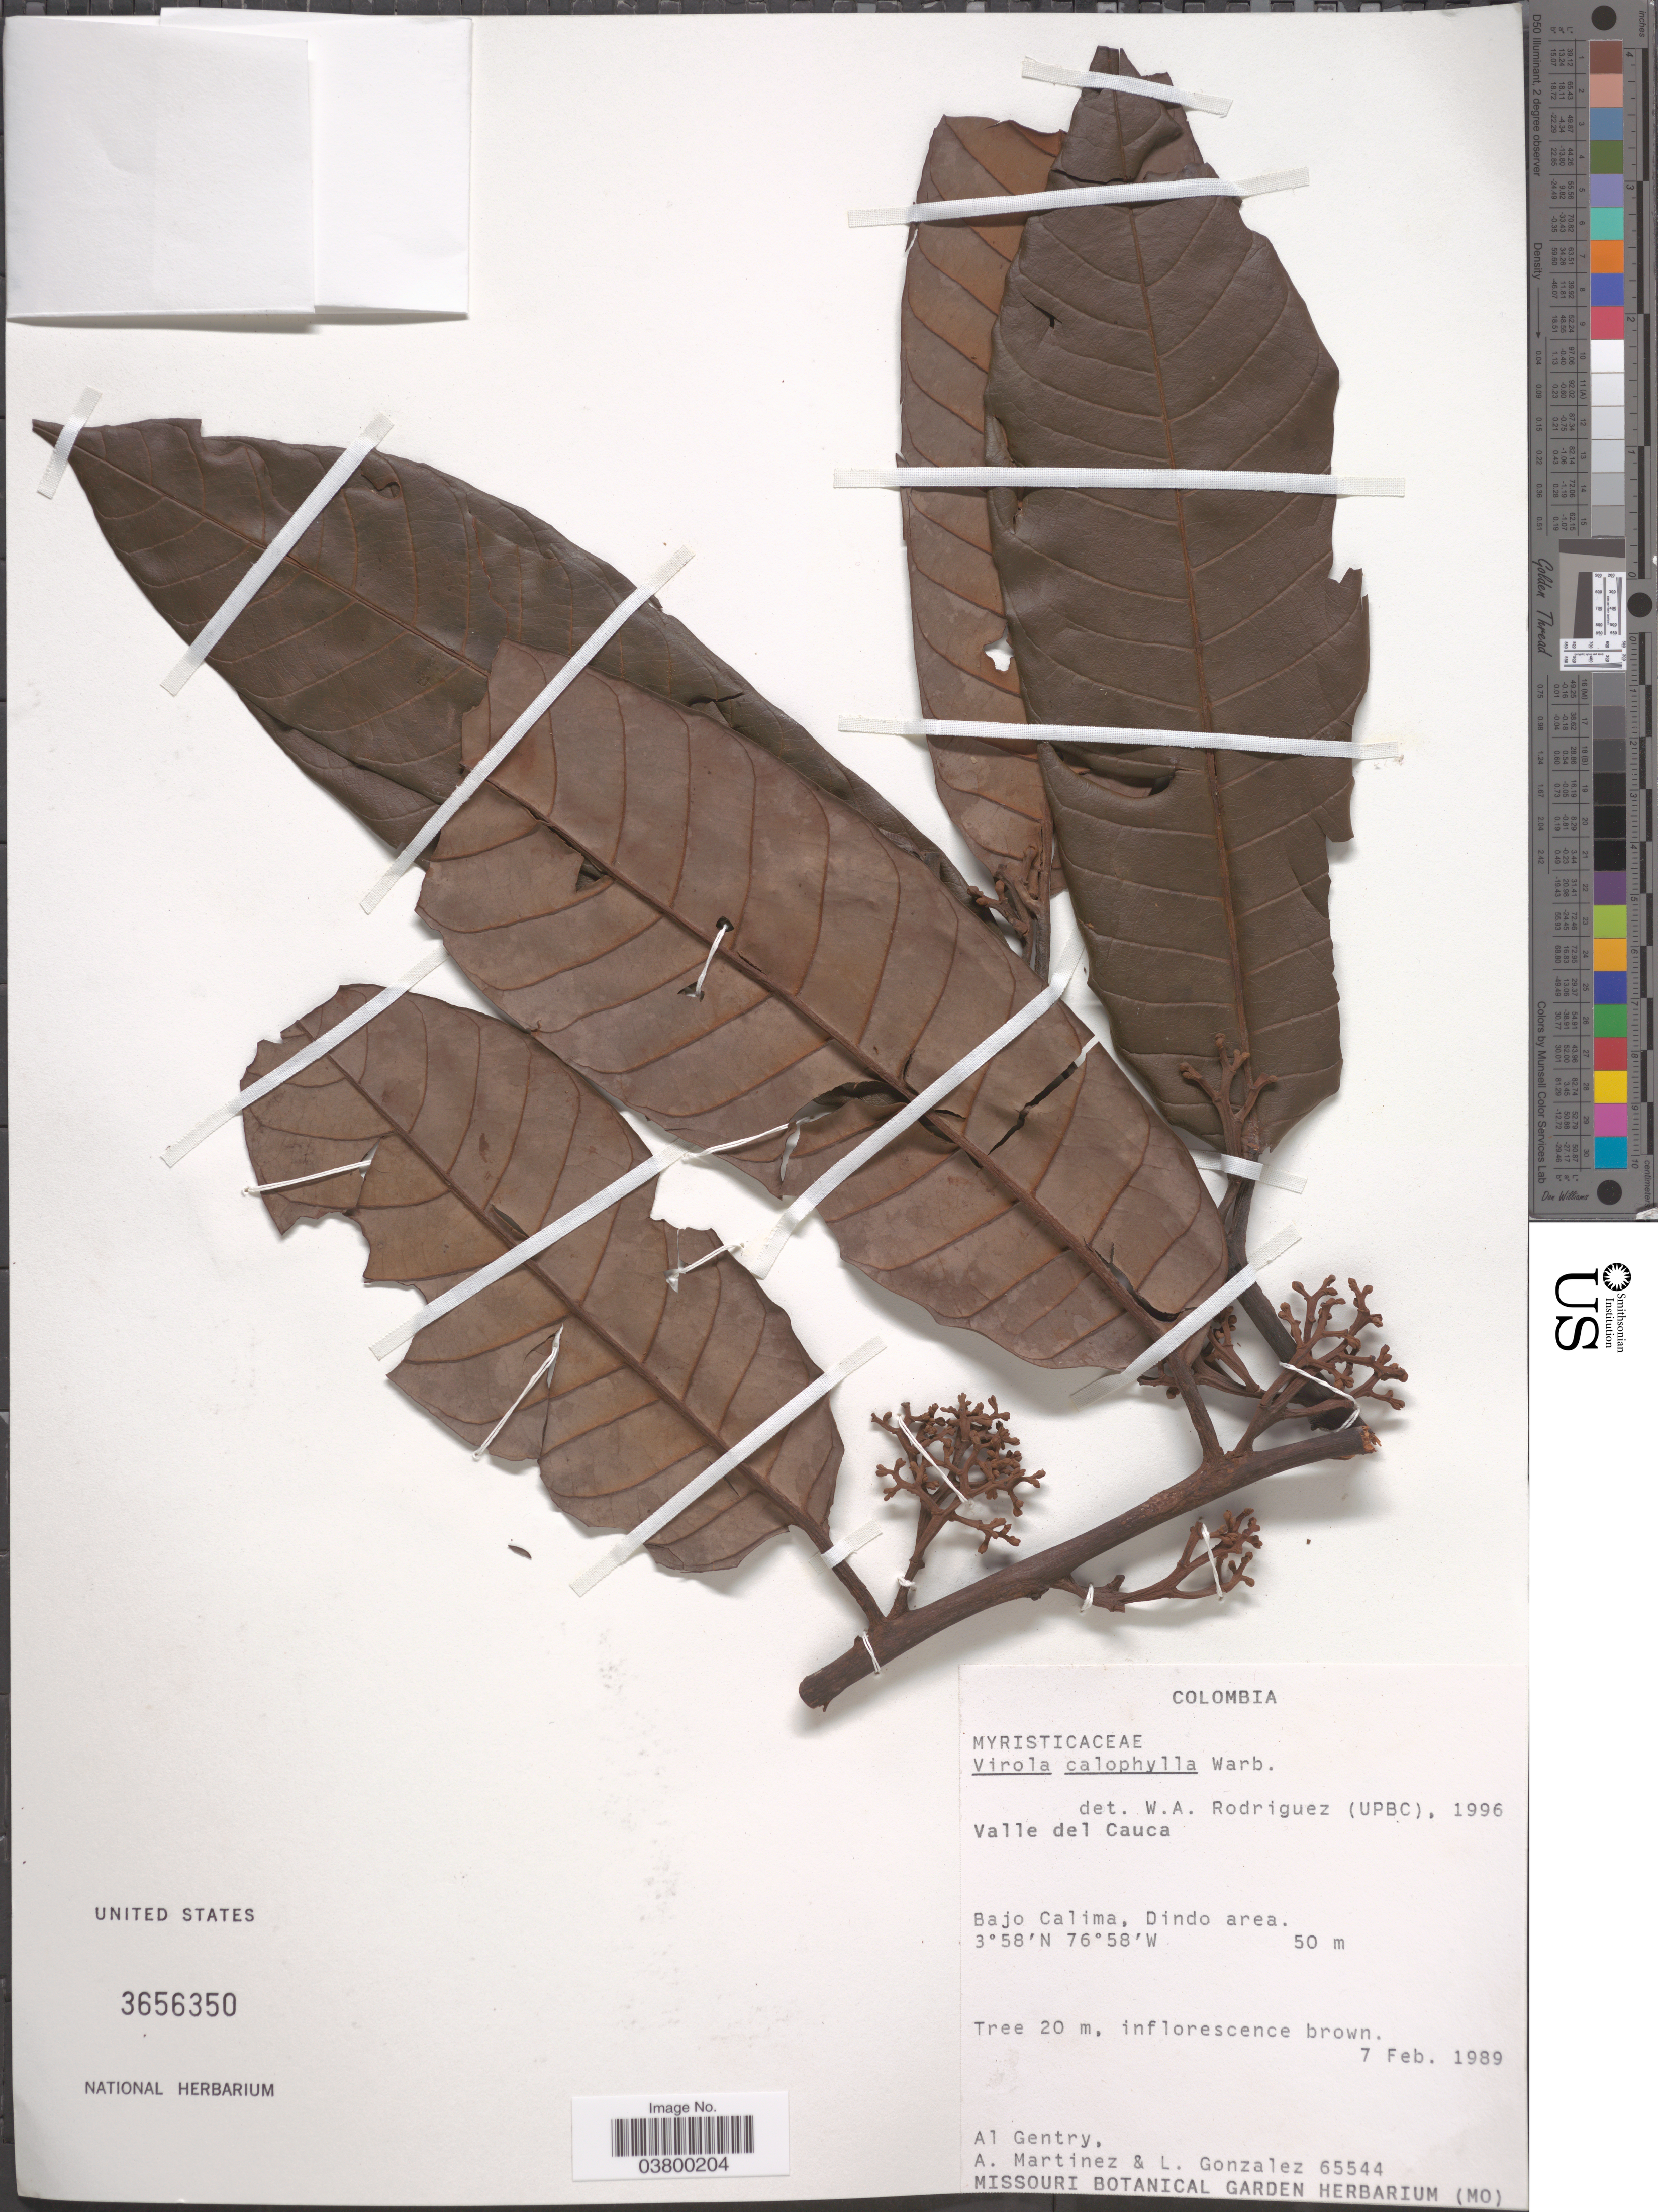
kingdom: Plantae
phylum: Tracheophyta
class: Magnoliopsida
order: Magnoliales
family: Myristicaceae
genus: Virola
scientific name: Virola calophylla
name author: (Spruce) Warb.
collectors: A. H. Gentry, A. Martinez & L. Gonzalez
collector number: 65544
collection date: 1989-02-07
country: Colombia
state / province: Valle del Cauca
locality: Bajo Calima, Dindo area.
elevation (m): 50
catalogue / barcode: US 3656350